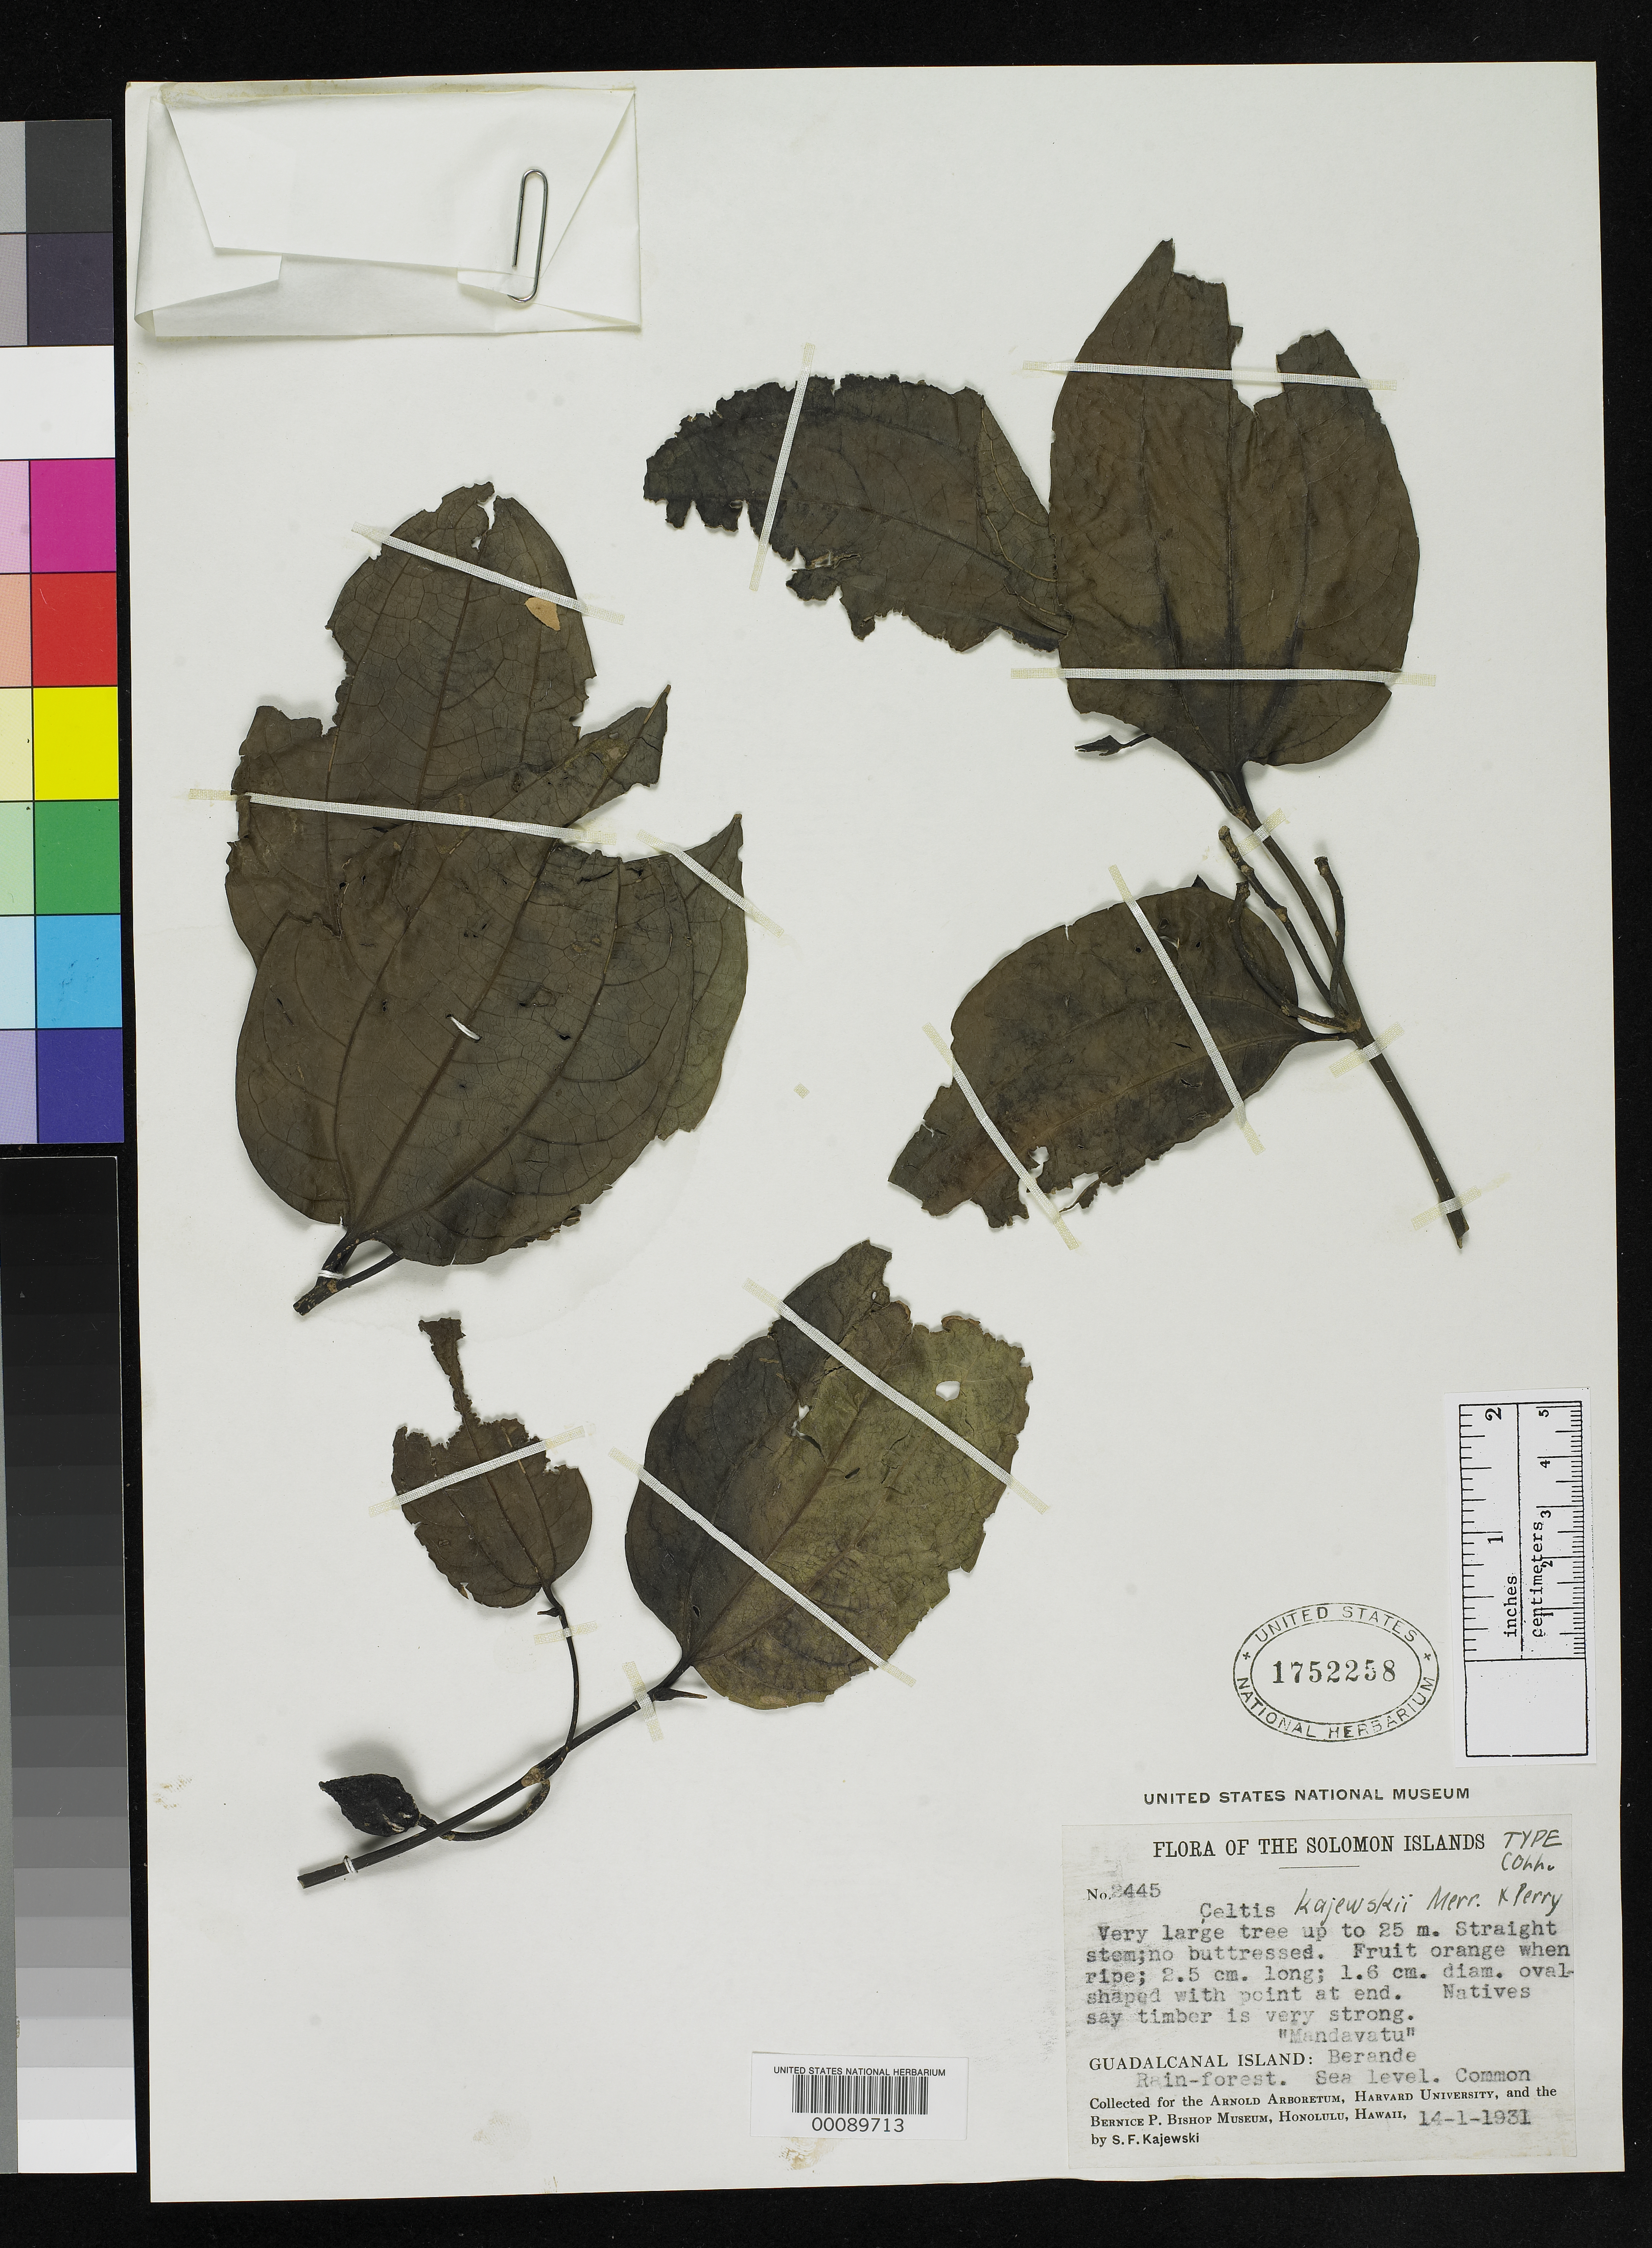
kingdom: Plantae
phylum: Tracheophyta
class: Magnoliopsida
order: Rosales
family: Cannabaceae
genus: Celtis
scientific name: Celtis kajewskii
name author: Merr. & L.M. Perry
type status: Type Collection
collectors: S. Kajewski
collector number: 2445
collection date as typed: Jan 1931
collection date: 1931-01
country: Solomon Islands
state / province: Guadalcanal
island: Guadalcanal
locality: Sea level.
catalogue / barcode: US 1752258